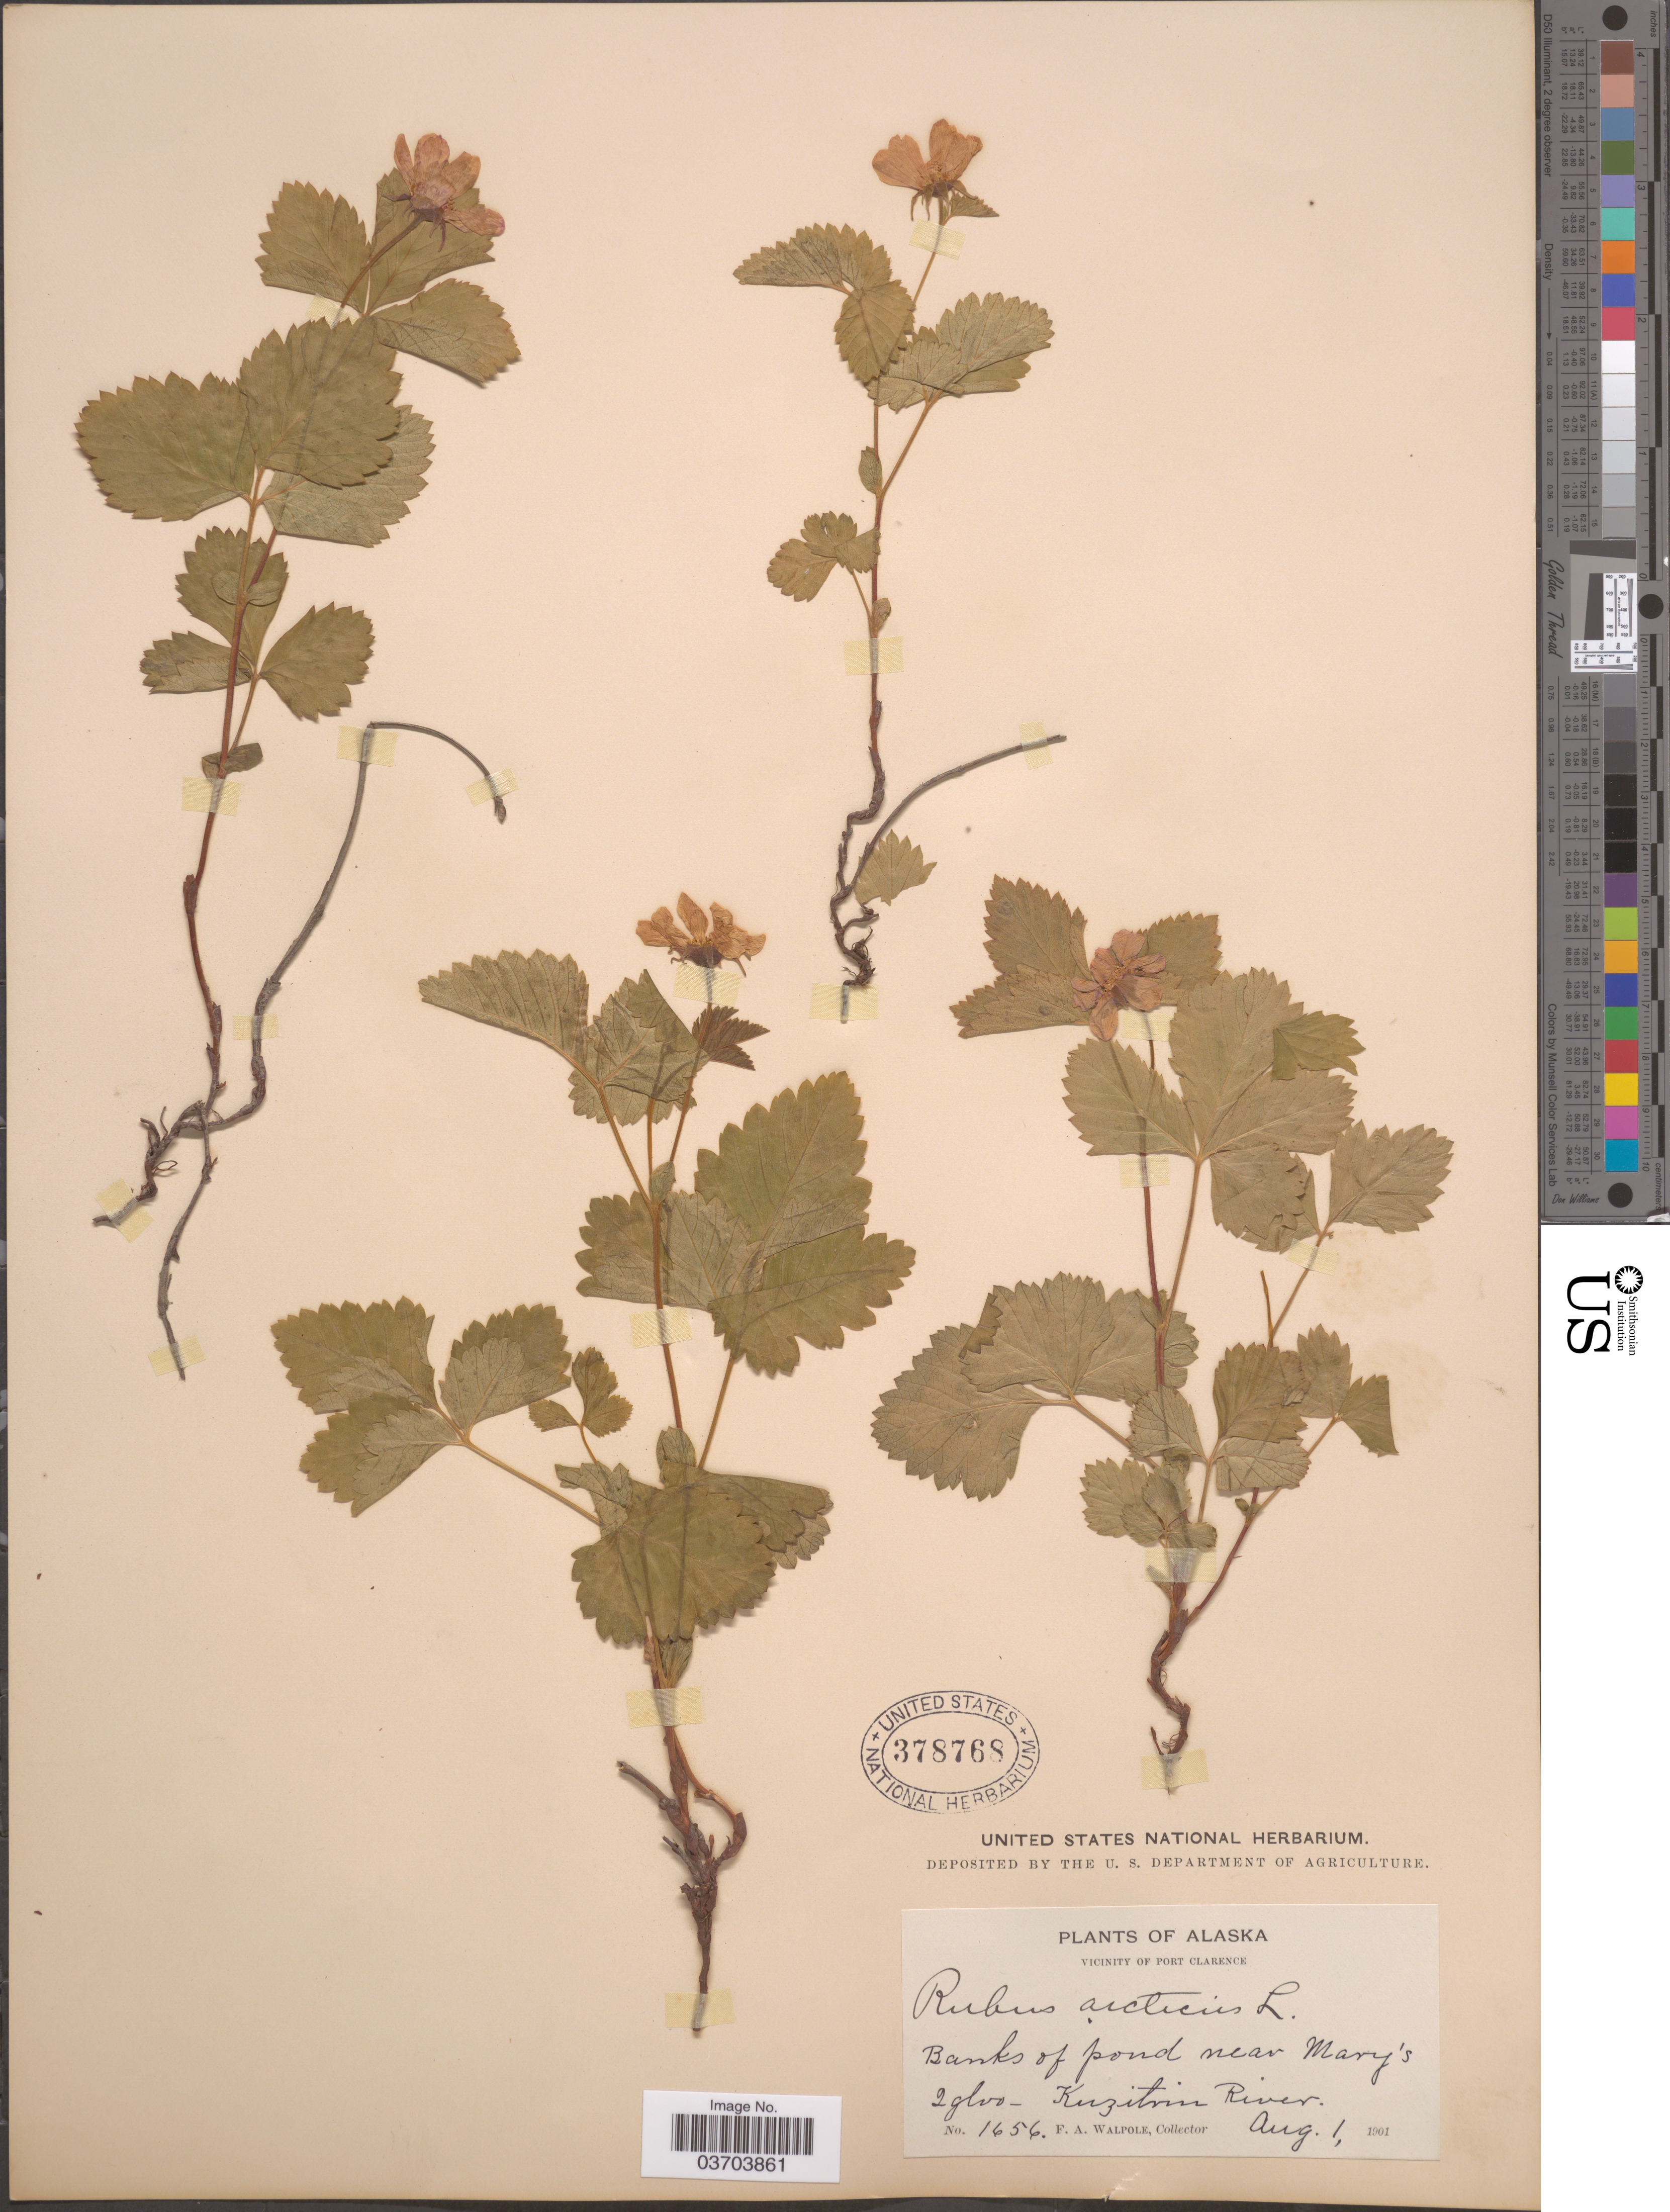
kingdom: Plantae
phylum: Tracheophyta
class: Magnoliopsida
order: Rosales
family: Rosaceae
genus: Rubus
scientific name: Rubus acaulis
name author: Michx.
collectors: F. Walpole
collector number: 1656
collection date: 1901-08-01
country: United States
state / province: Alaska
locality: Vicinity of Port Clarence. Banks of pond near Mary's Igloo - Kuzitrin River.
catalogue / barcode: US 378768